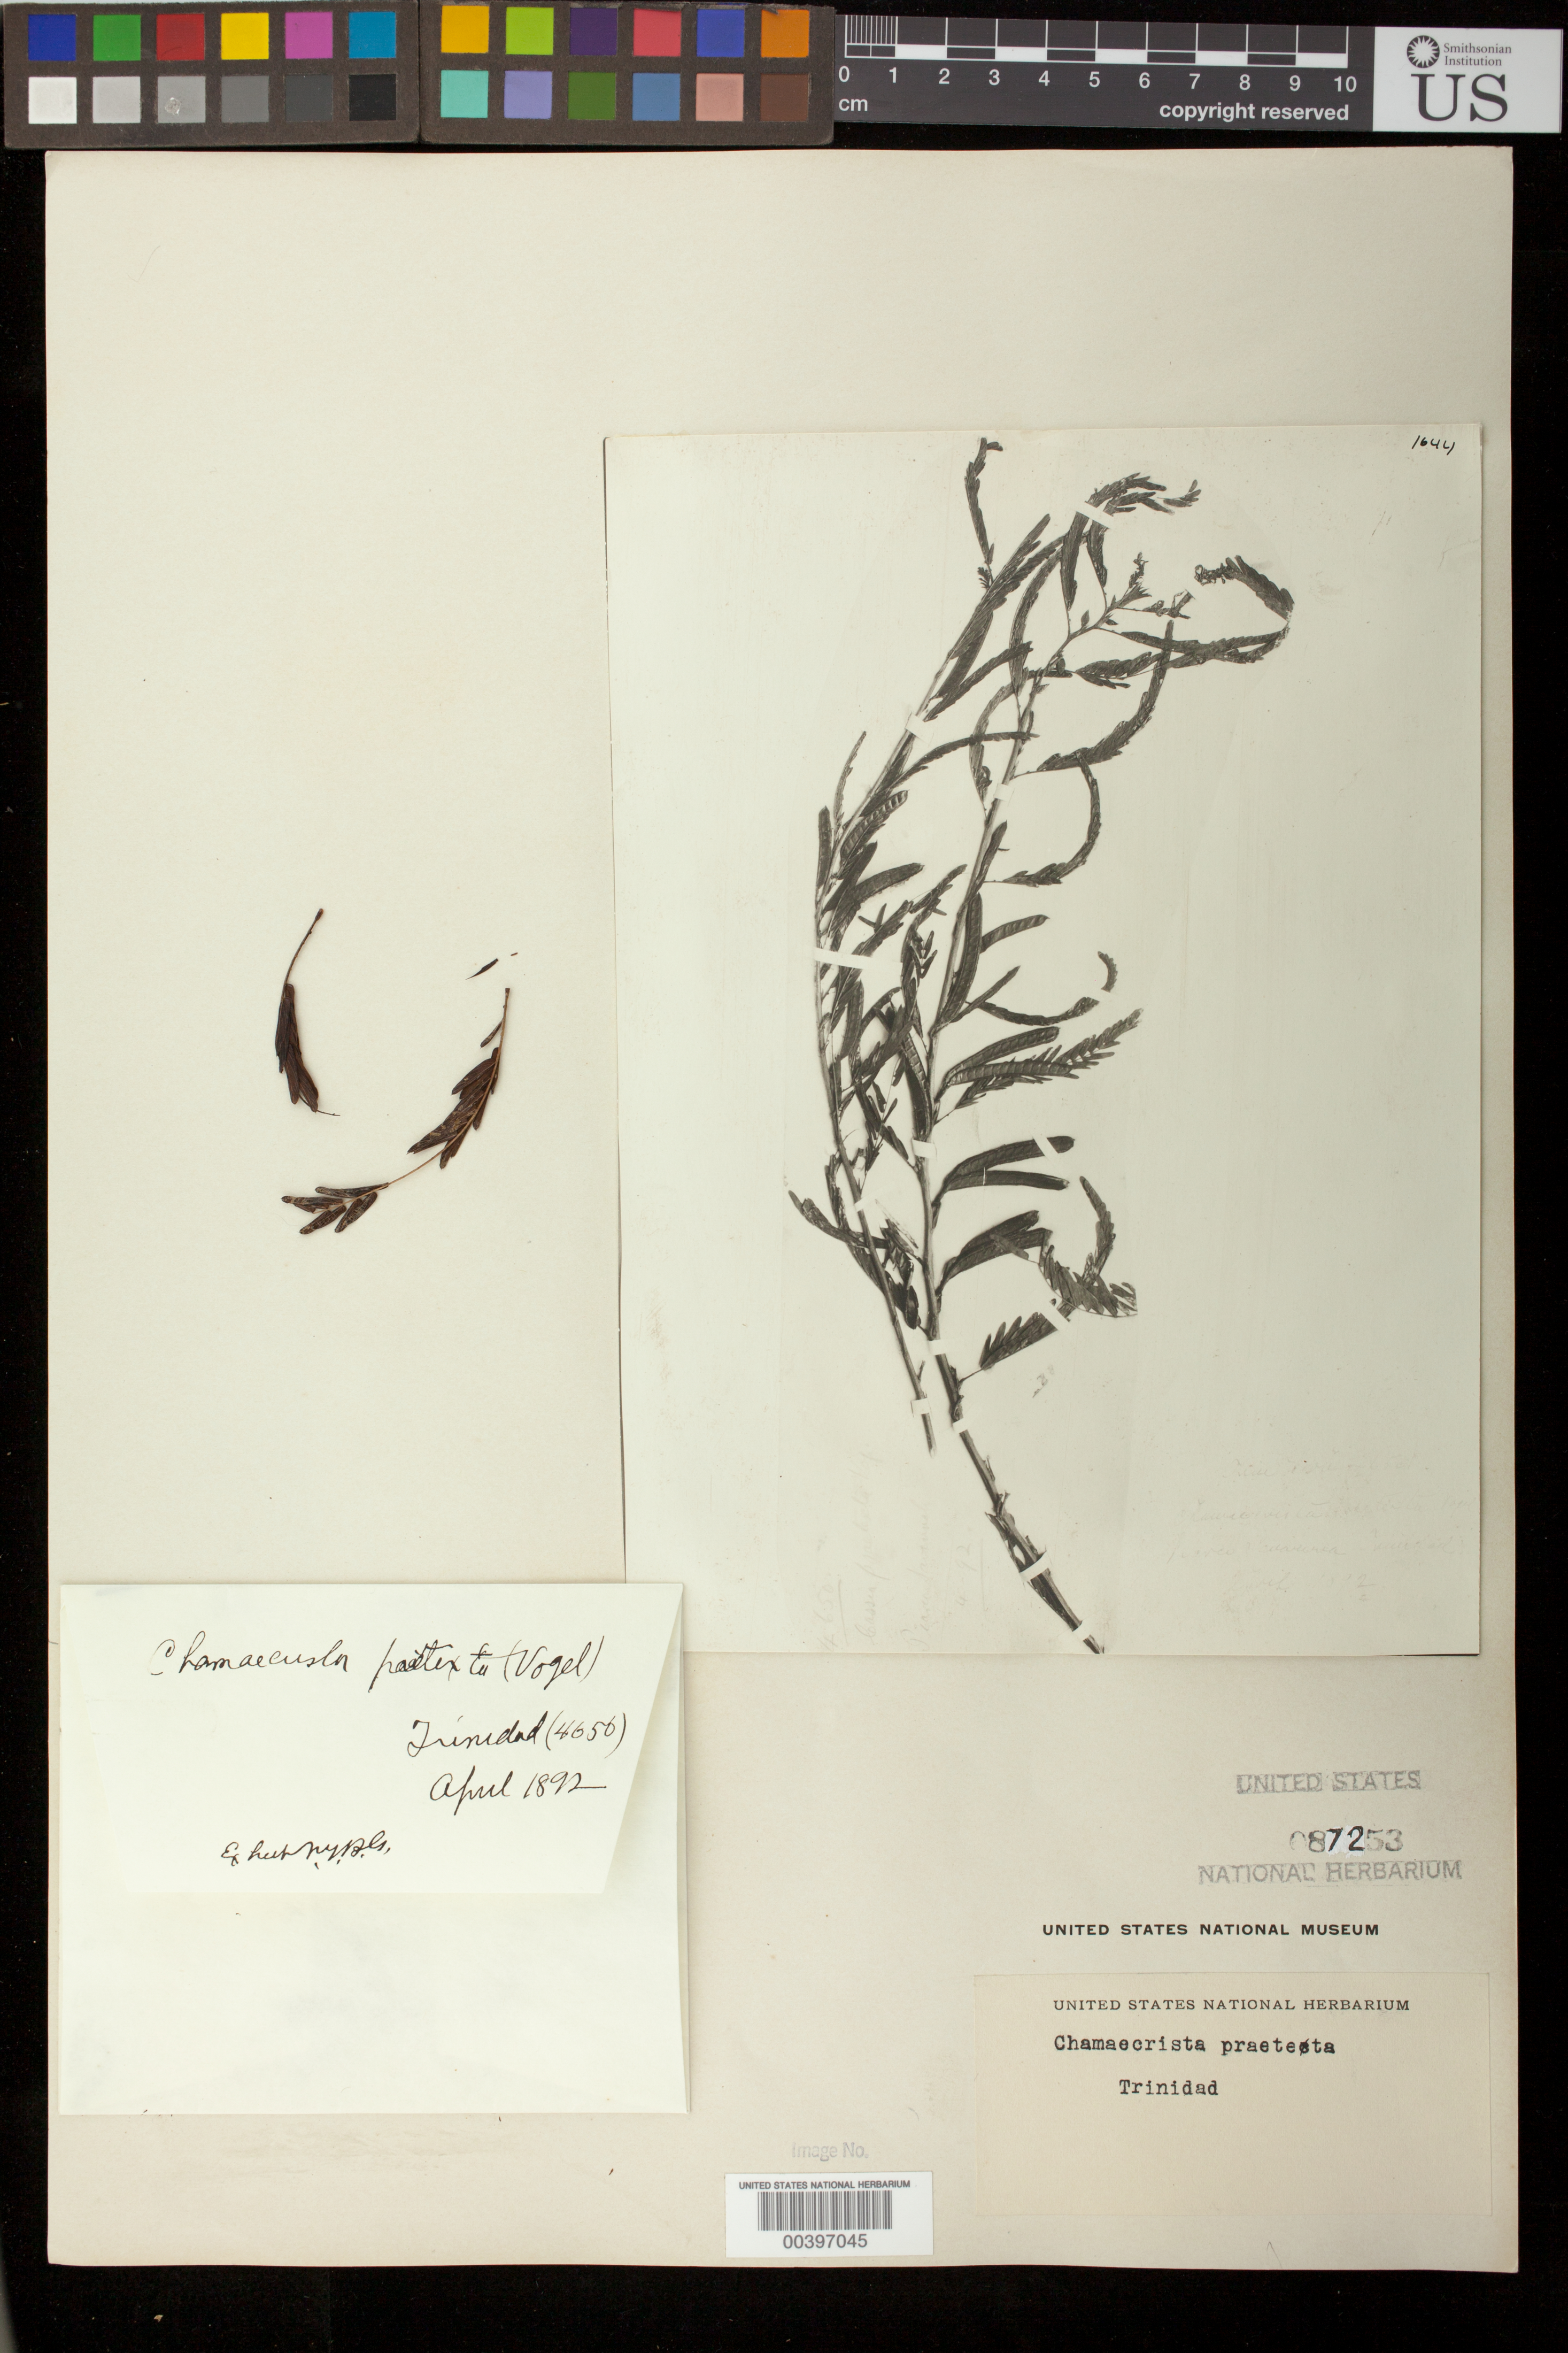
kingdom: Plantae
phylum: Tracheophyta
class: Magnoliopsida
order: Fabales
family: Fabaceae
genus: Chamaecrista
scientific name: Chamaecrista nictitans var. praetexta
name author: (Vogel) H.S. Irwin & Barneby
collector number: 4656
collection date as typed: Apr 1892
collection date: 1892-04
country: Trinidad and Tobago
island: Trinidad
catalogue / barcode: US 87253